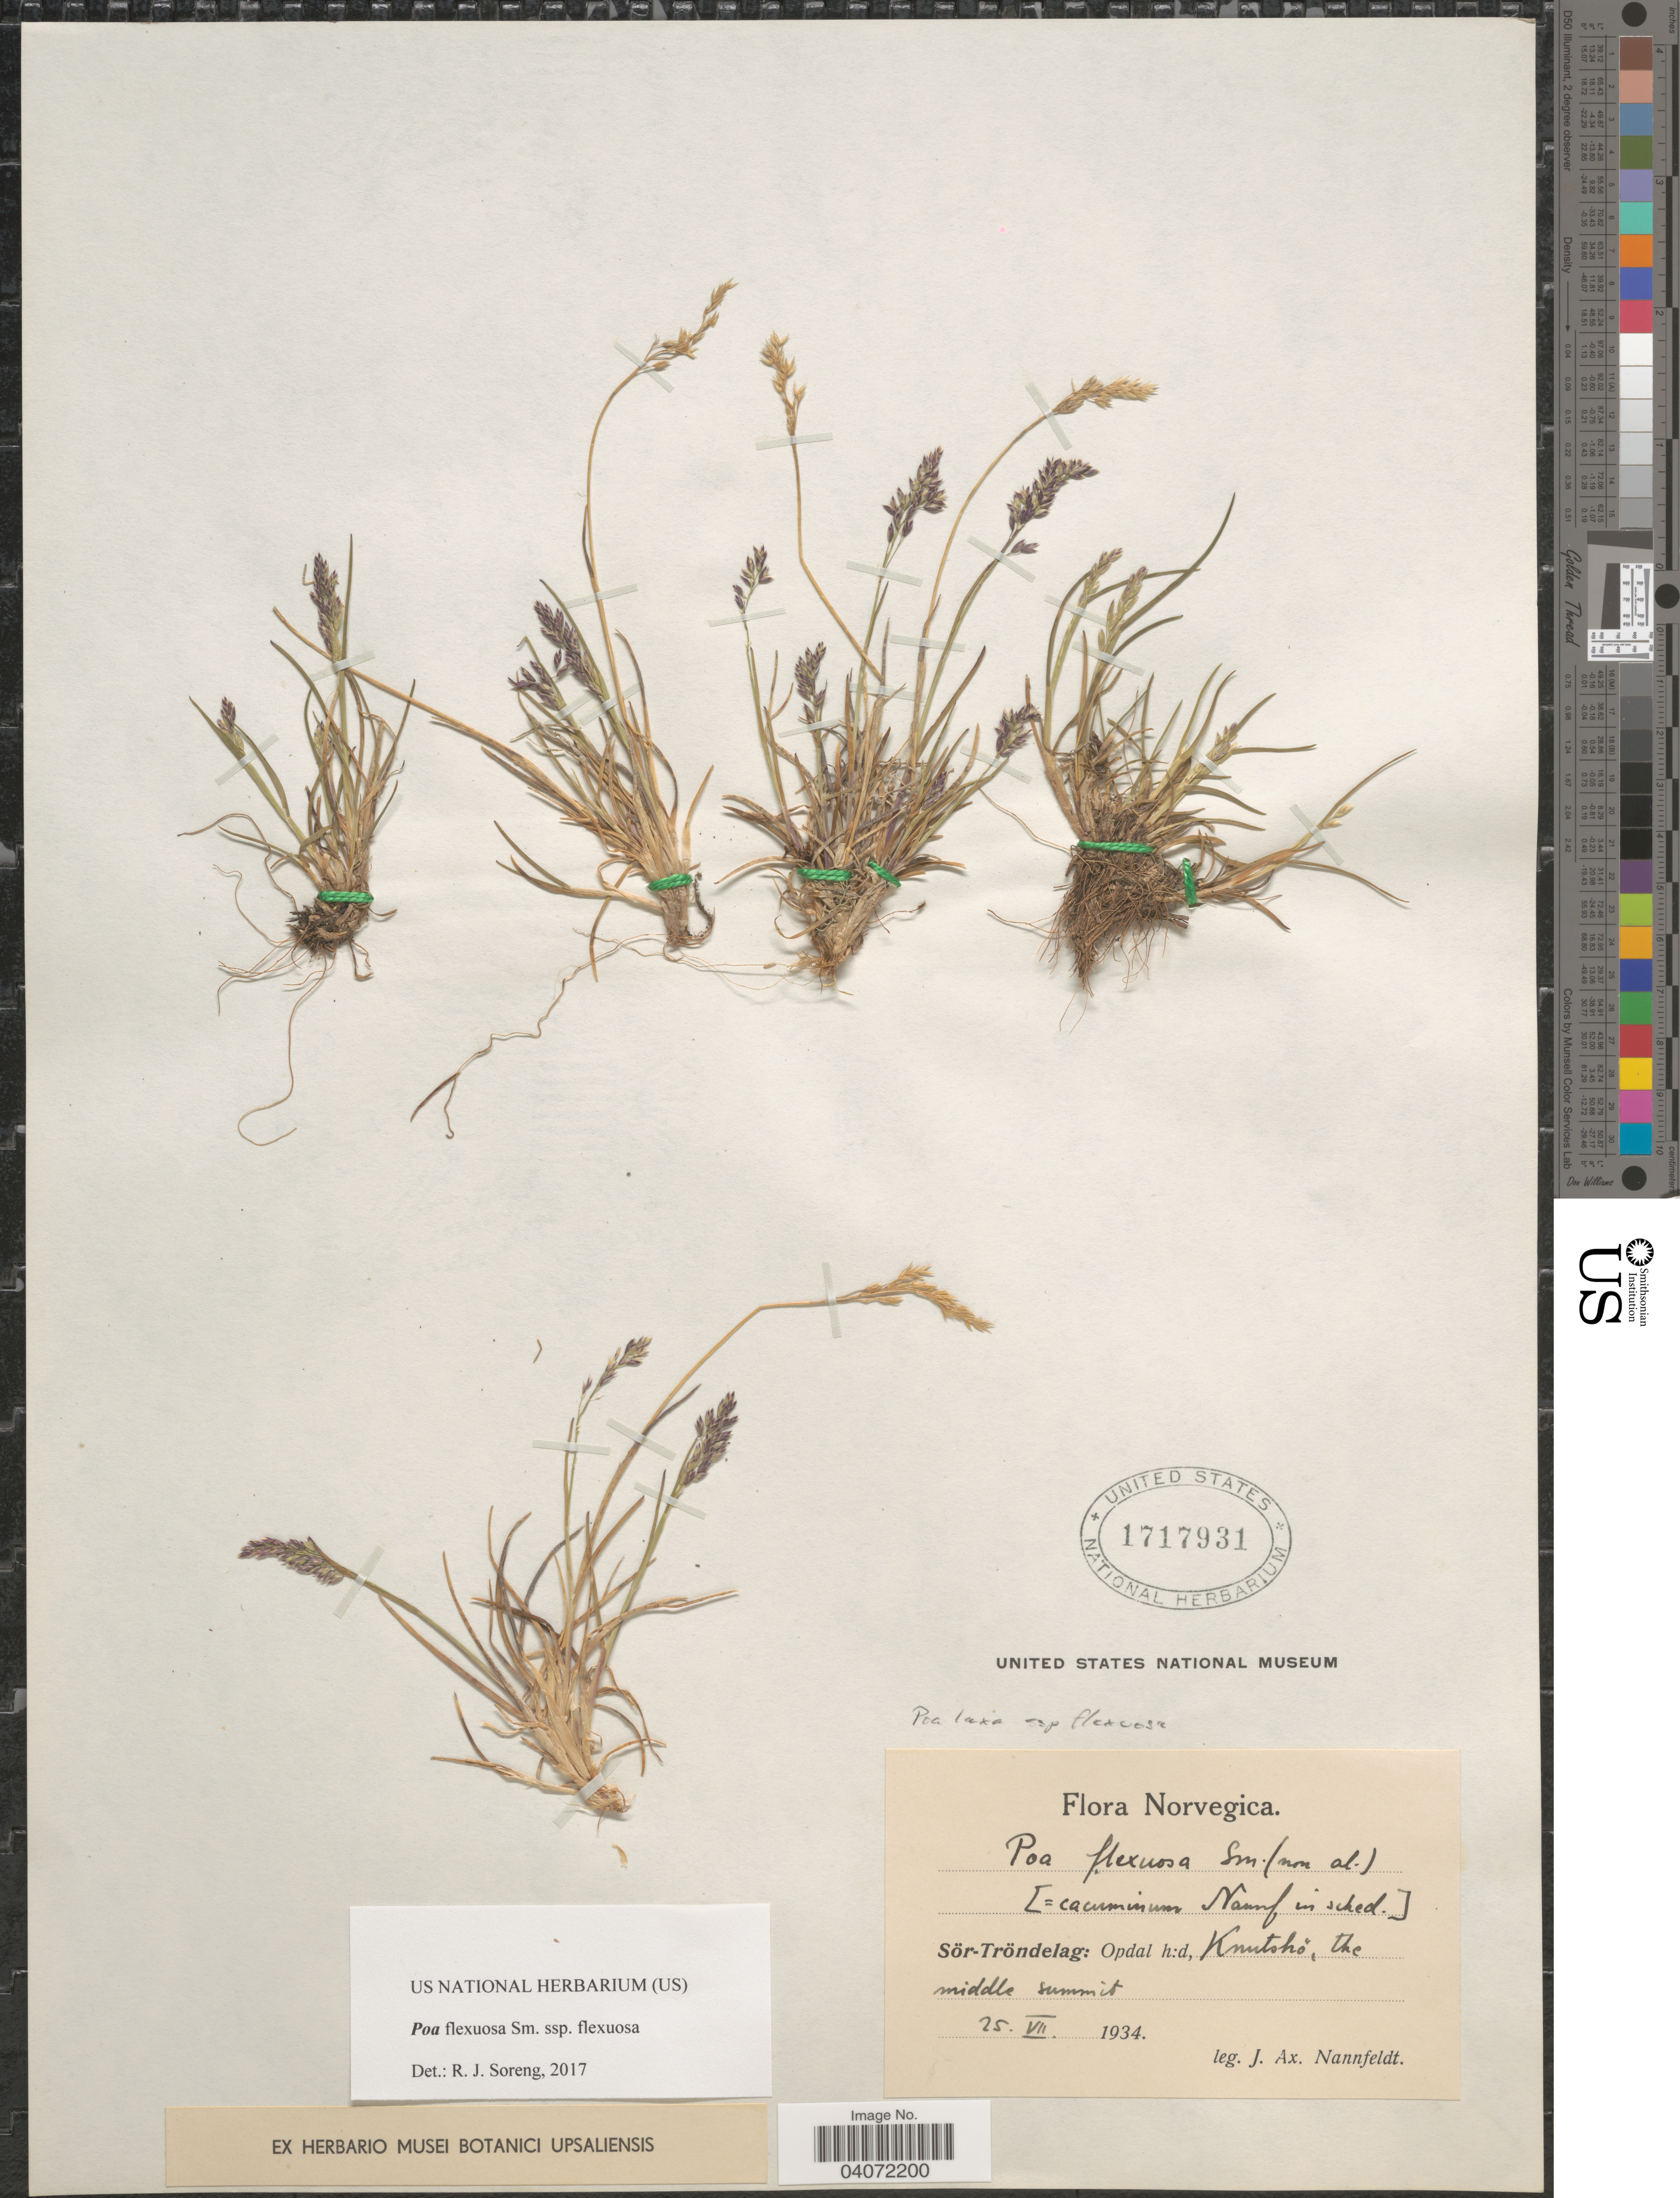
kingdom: Plantae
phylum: Tracheophyta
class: Liliopsida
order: Poales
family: Poaceae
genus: Poa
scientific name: Poa flexuosa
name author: Muhl.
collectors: J. Nannfeldt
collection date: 1934-07-25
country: Norway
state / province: Trøndelag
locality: Norvegica. Sör-Tröndelag: Opdal h:d, Knutshö, the middle summit.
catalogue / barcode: US 1717931